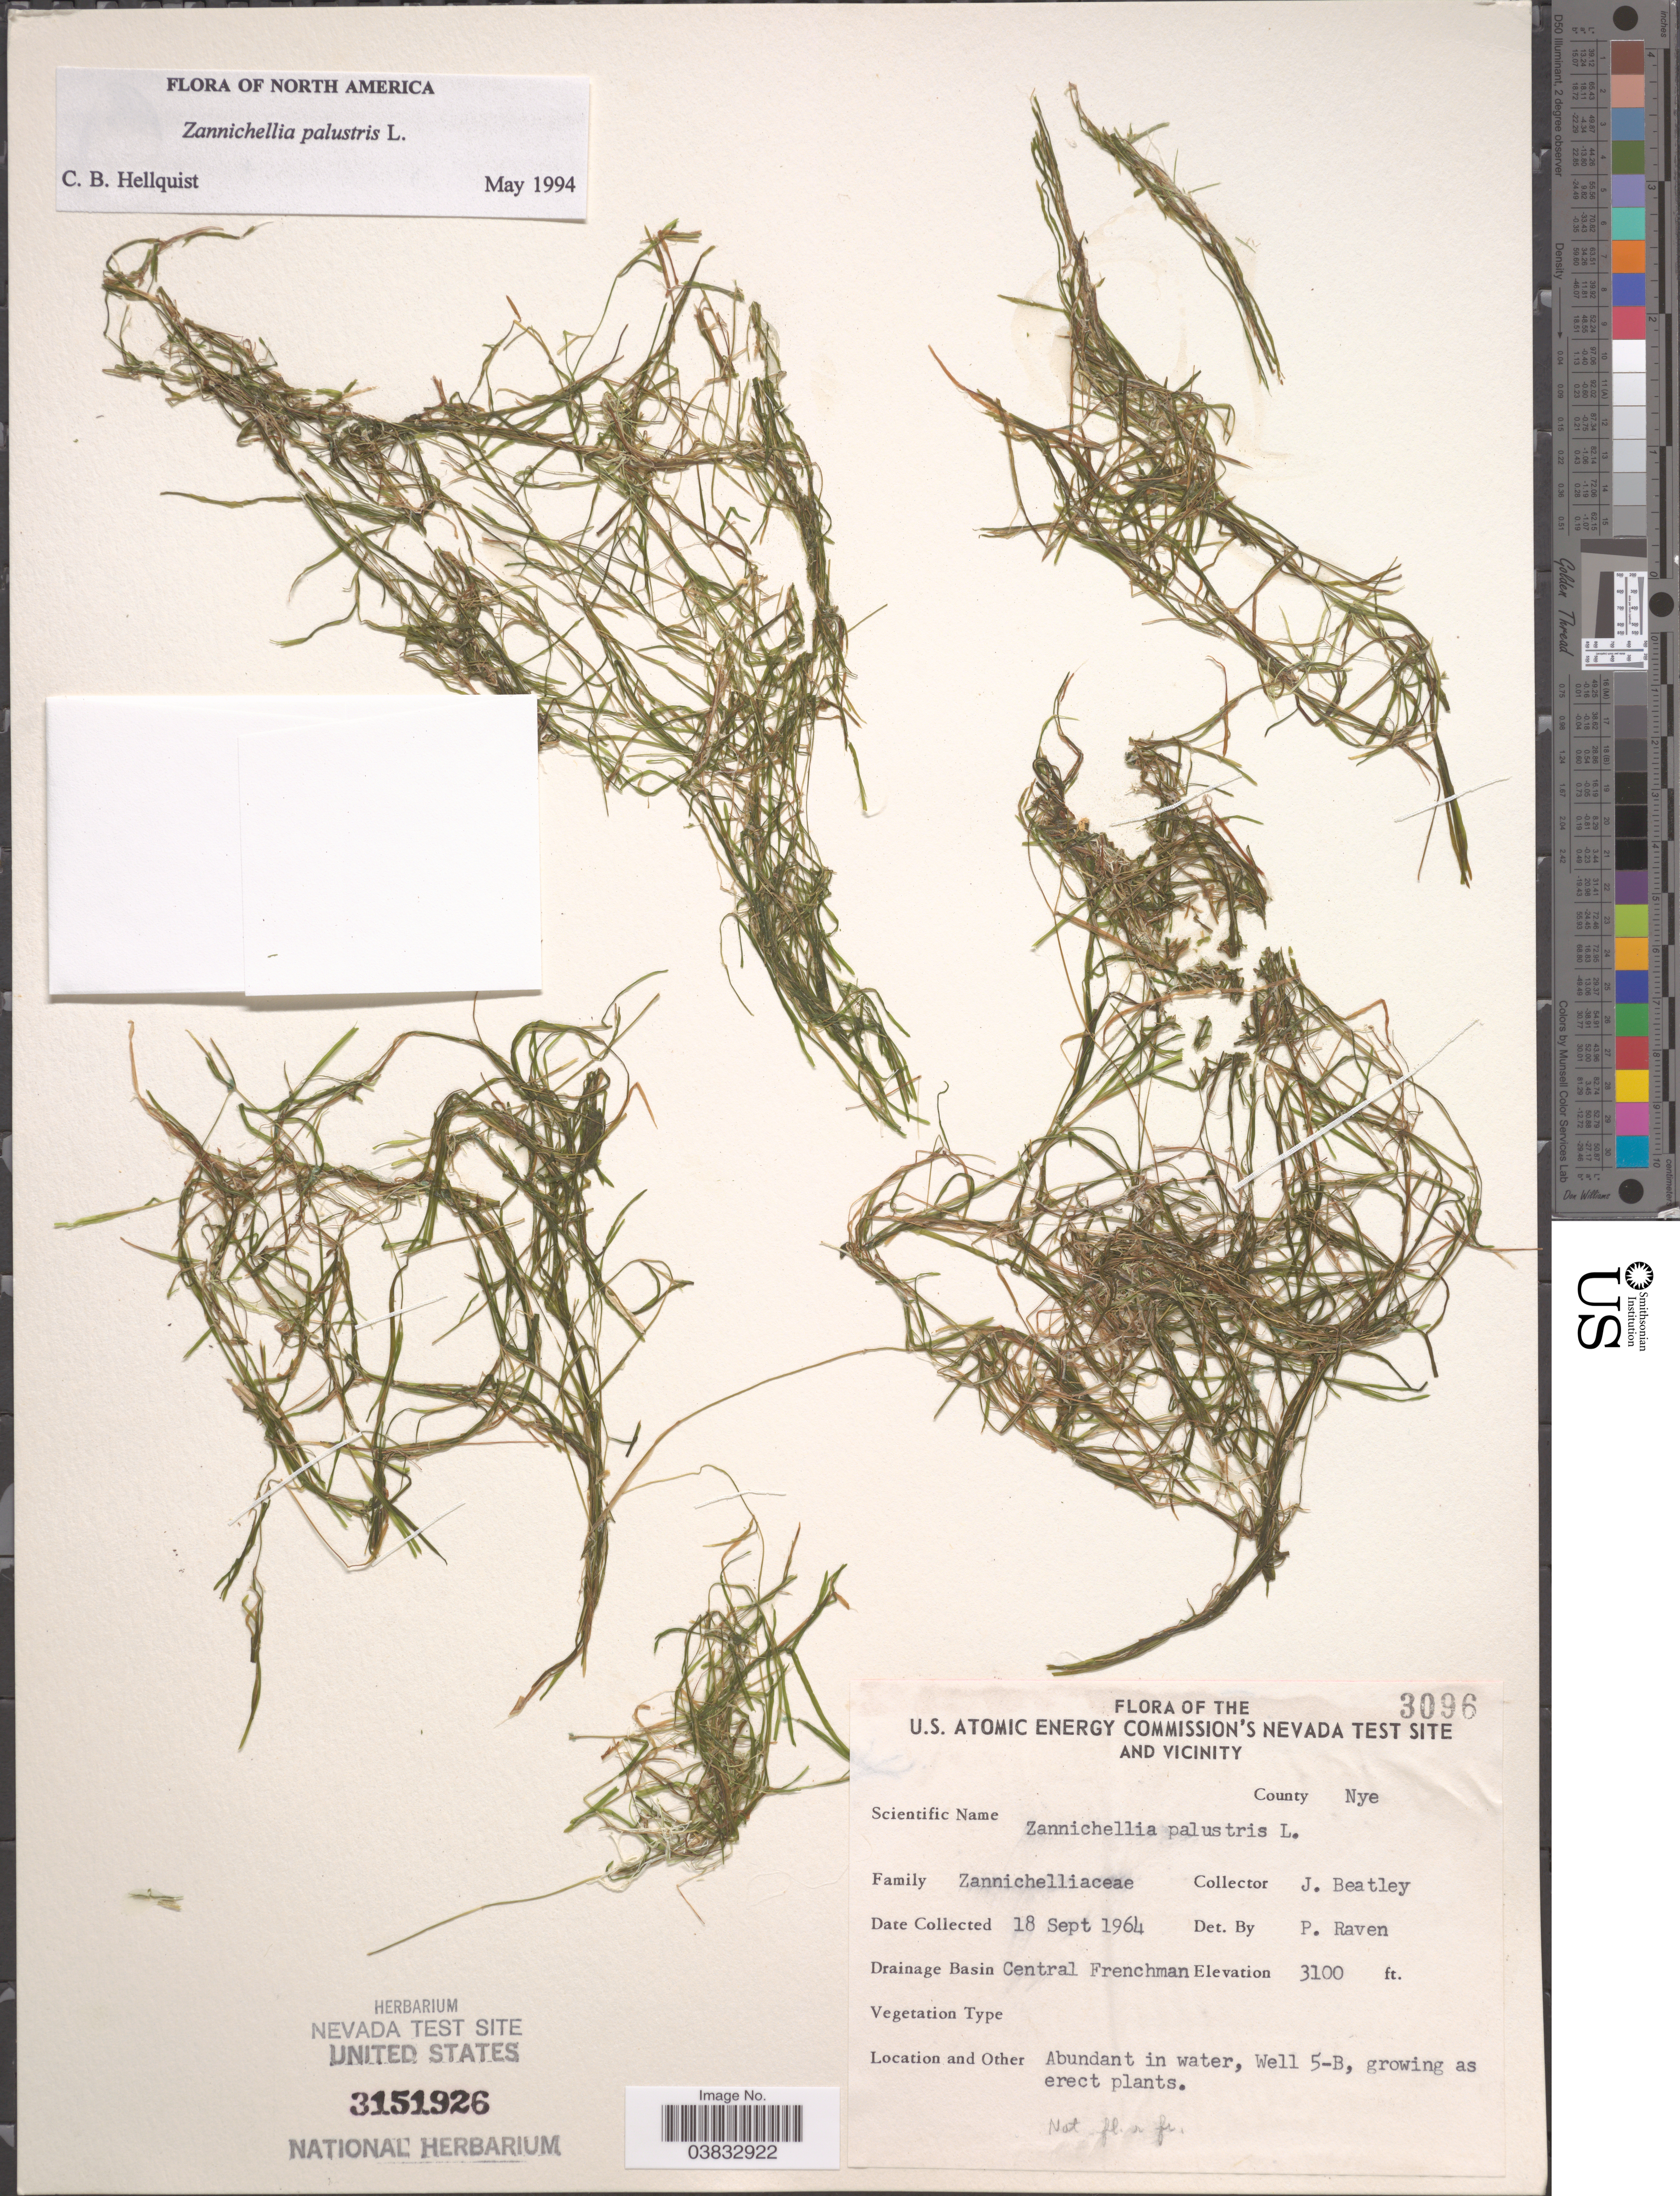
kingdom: Plantae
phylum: Tracheophyta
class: Liliopsida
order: Alismatales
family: Potamogetonaceae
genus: Zannichellia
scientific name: Zannichellia palustris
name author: L.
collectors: J. C. Beatley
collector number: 3096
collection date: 1964-09-18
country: United States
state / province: Nevada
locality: U.S. Atomic Energy Commission's Nevada Test Site and vicinity. County Nye. Drainage Basin Central Frenchman. Well, 5-B.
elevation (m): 945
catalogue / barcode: US 3151926